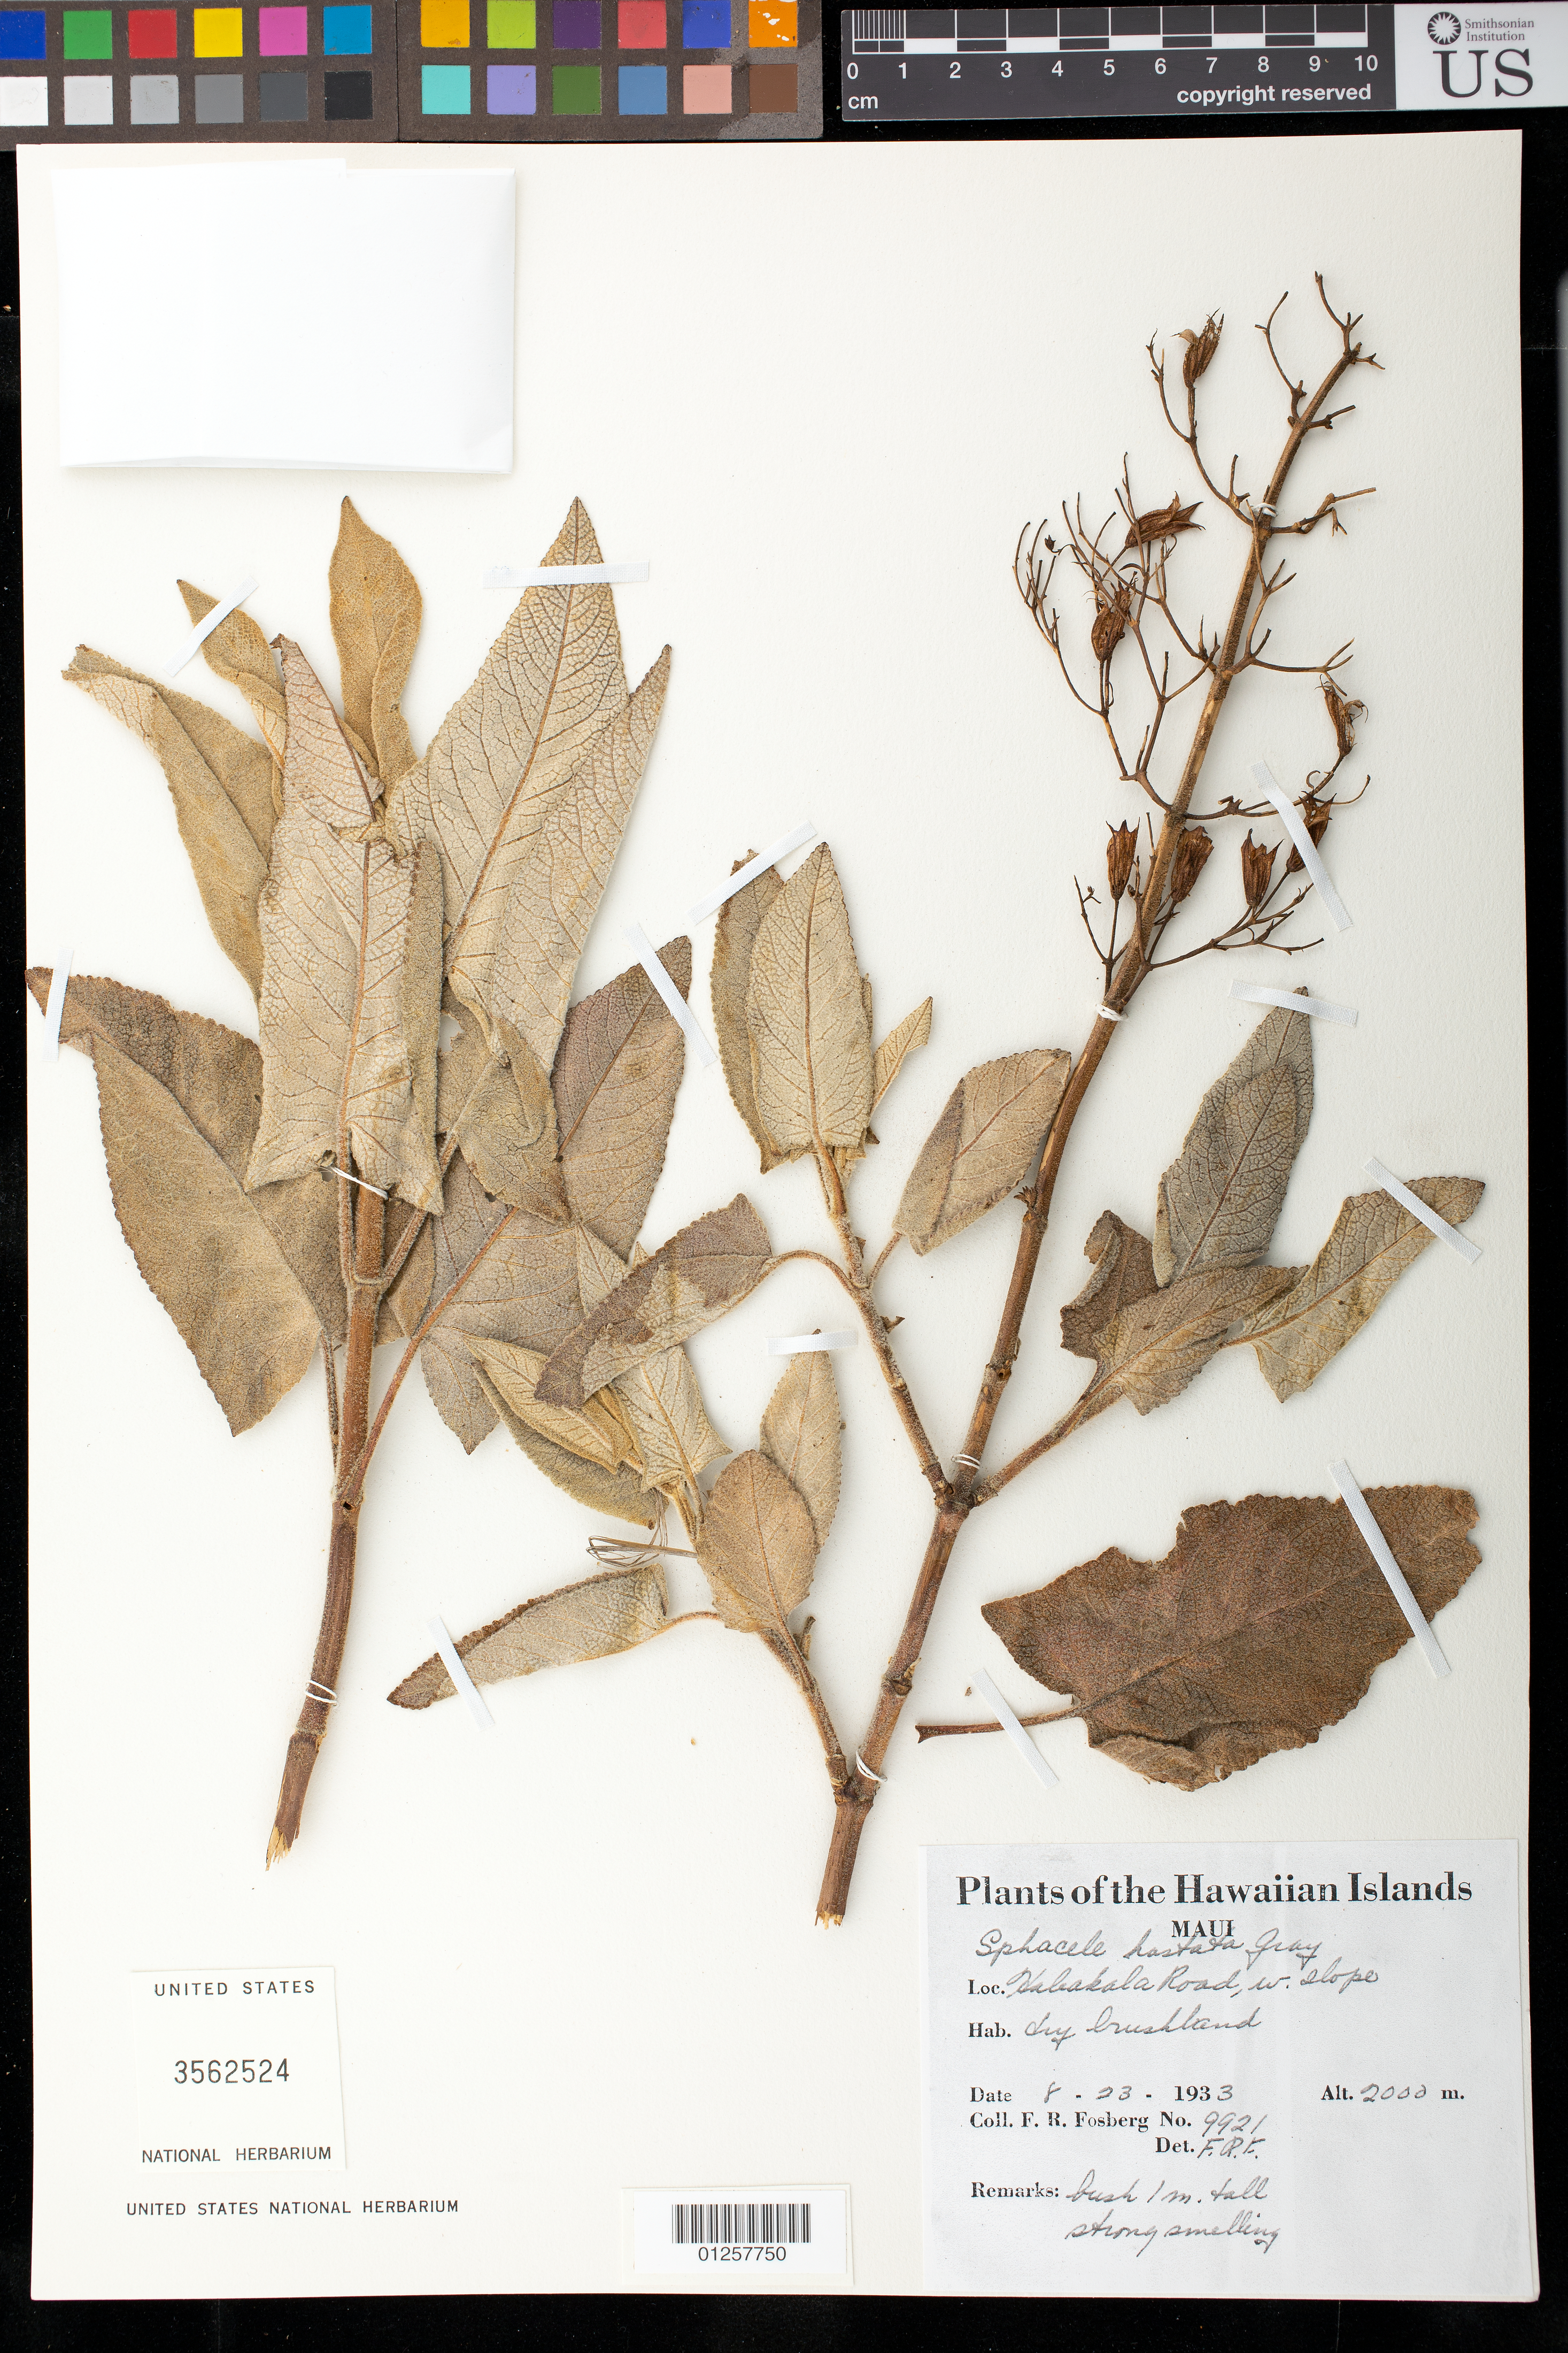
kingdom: Plantae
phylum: Tracheophyta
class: Magnoliopsida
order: Lamiales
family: Lamiaceae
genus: Lepechinia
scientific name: Lepechinia hastata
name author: (A. Gray) Epling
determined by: Wagner, W. L., (BOT), Smithsonian Institution - National Museum of Natural History (UNITED STATES)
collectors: F. R. Fosberg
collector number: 9921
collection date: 1933-08-23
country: United States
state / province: Hawaii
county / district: Maui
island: Maui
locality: Haleakala Road, west slope.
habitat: Dry brushland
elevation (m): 2000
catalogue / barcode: US 3562524